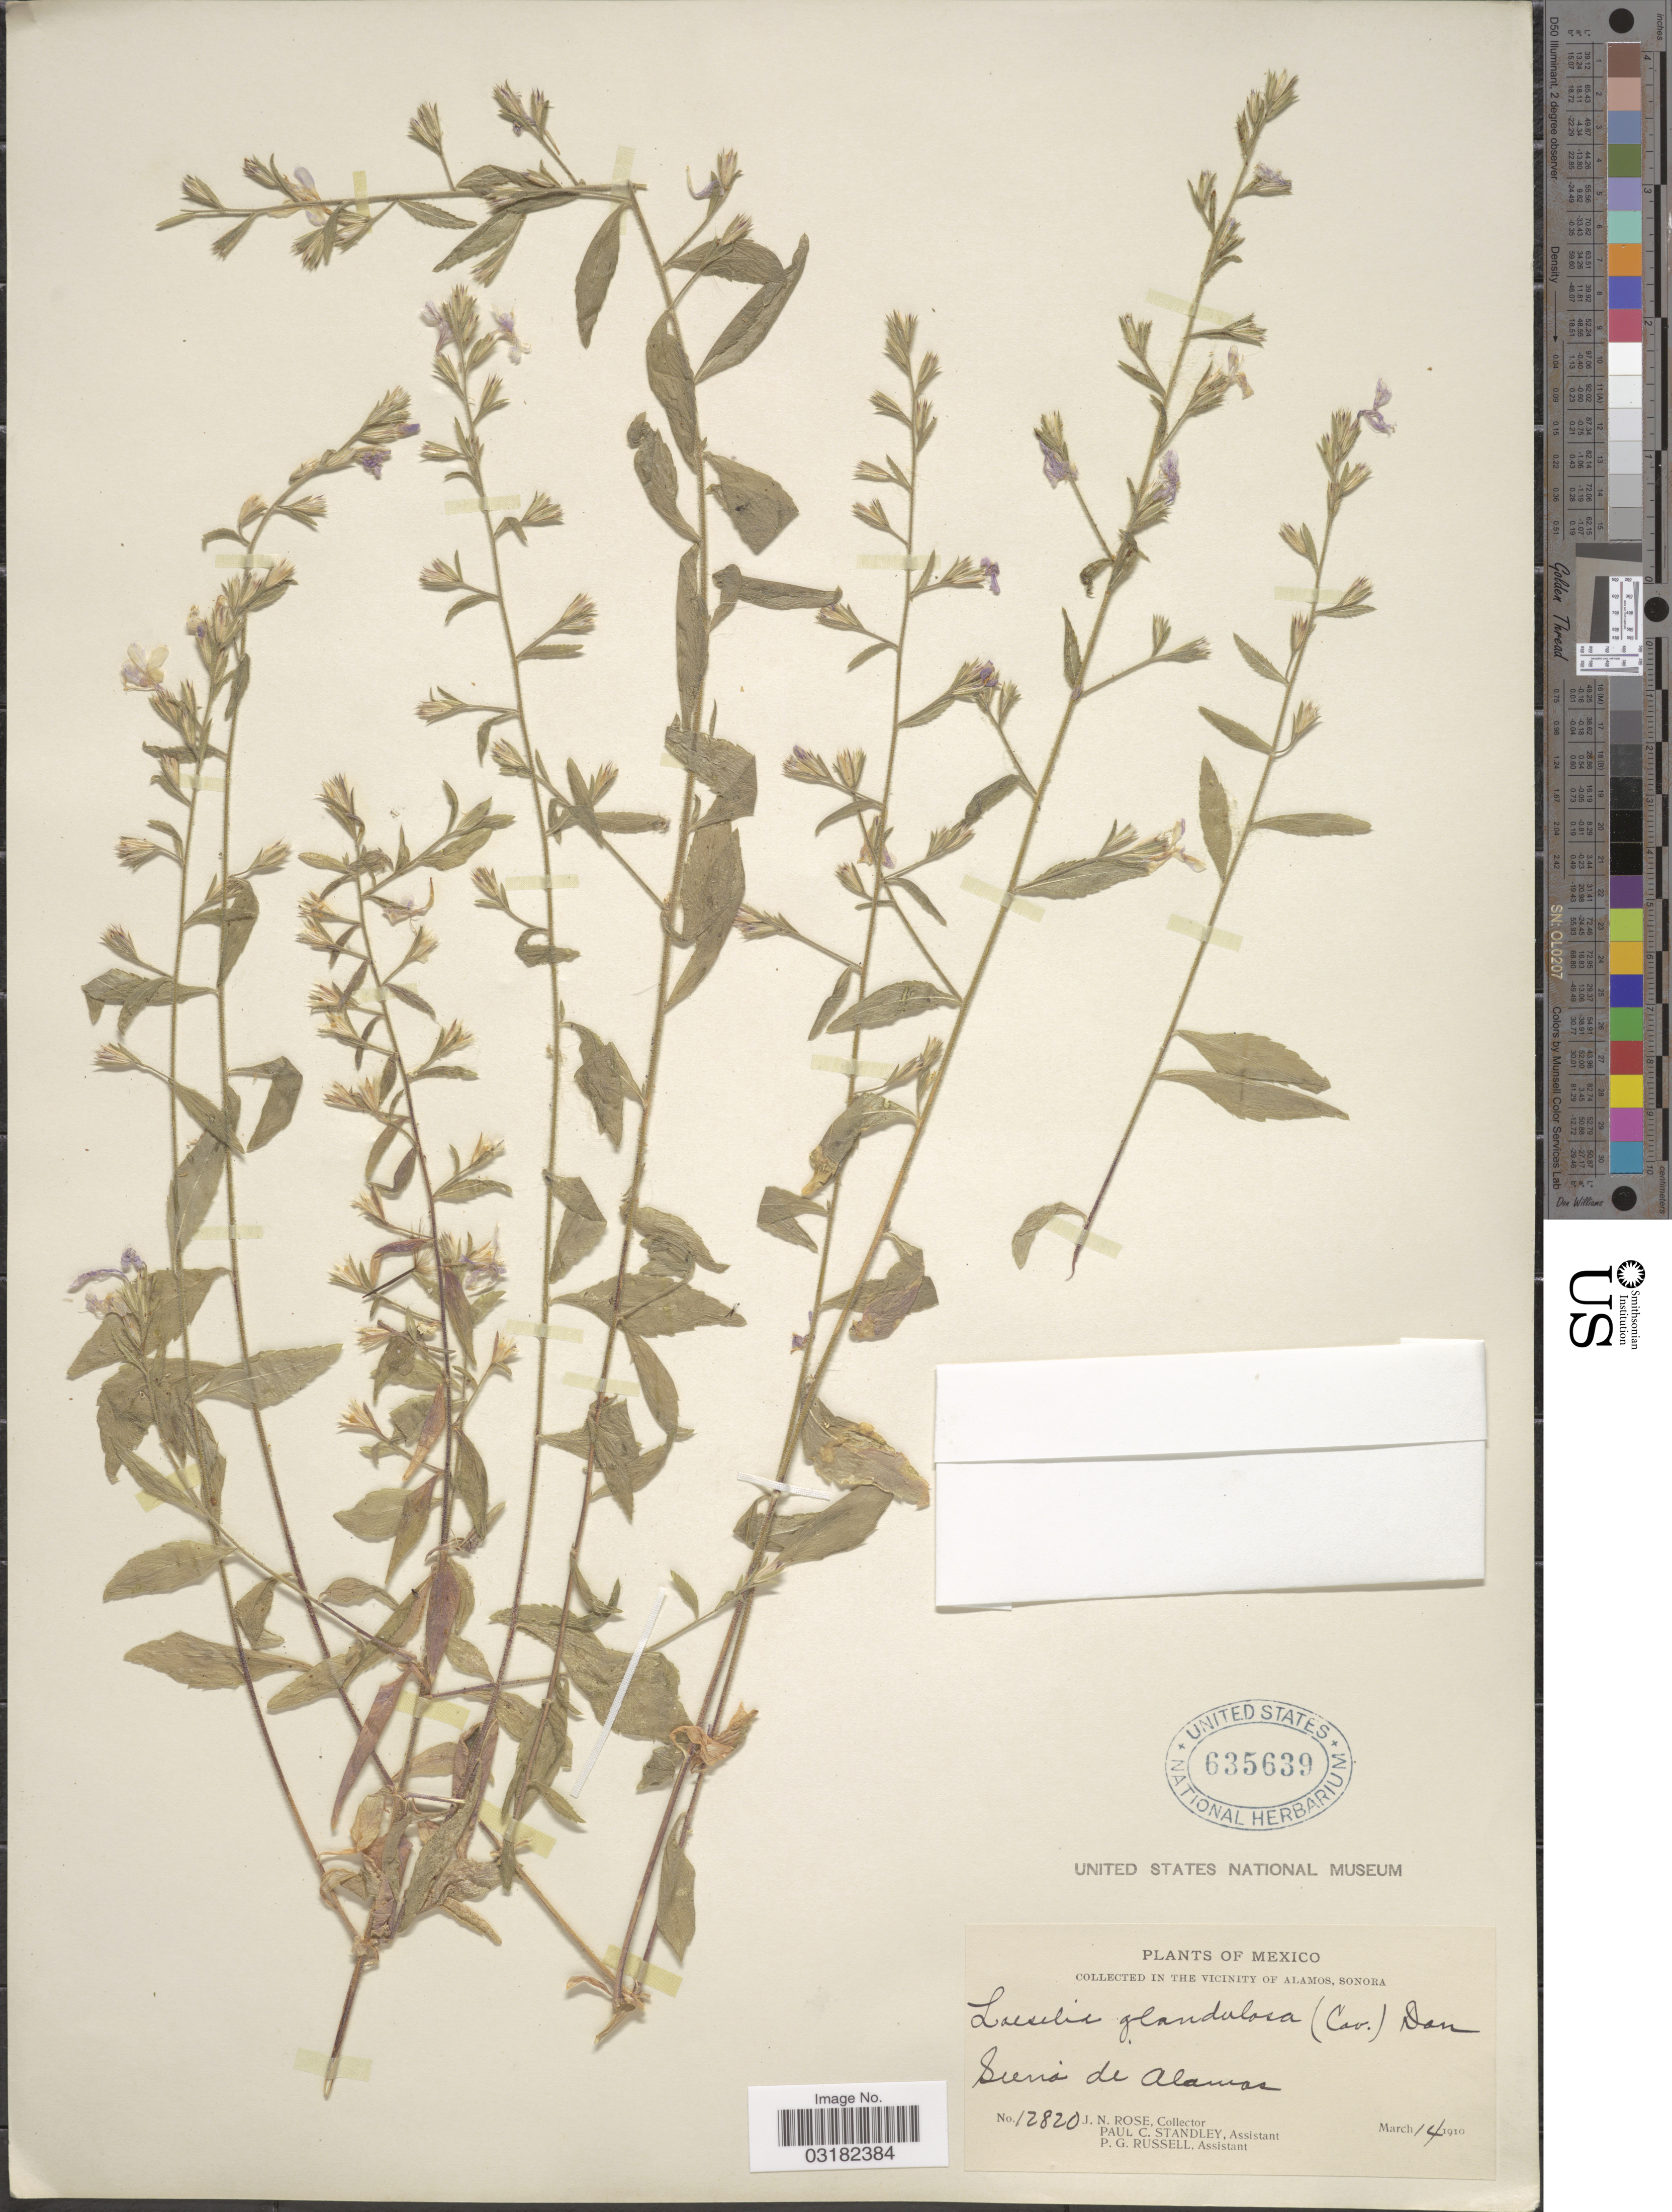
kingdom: Plantae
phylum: Tracheophyta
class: Magnoliopsida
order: Ericales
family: Polemoniaceae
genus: Loeselia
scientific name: Loeselia glandulosa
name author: (Cav.) G. Don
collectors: J. N. Rose, P. C. Standley & P. G. Russell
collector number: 12820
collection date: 1910-03-14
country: Mexico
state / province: Sonora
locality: In the vicinity of Alamos. Sierra de Alamos.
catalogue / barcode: US 635639